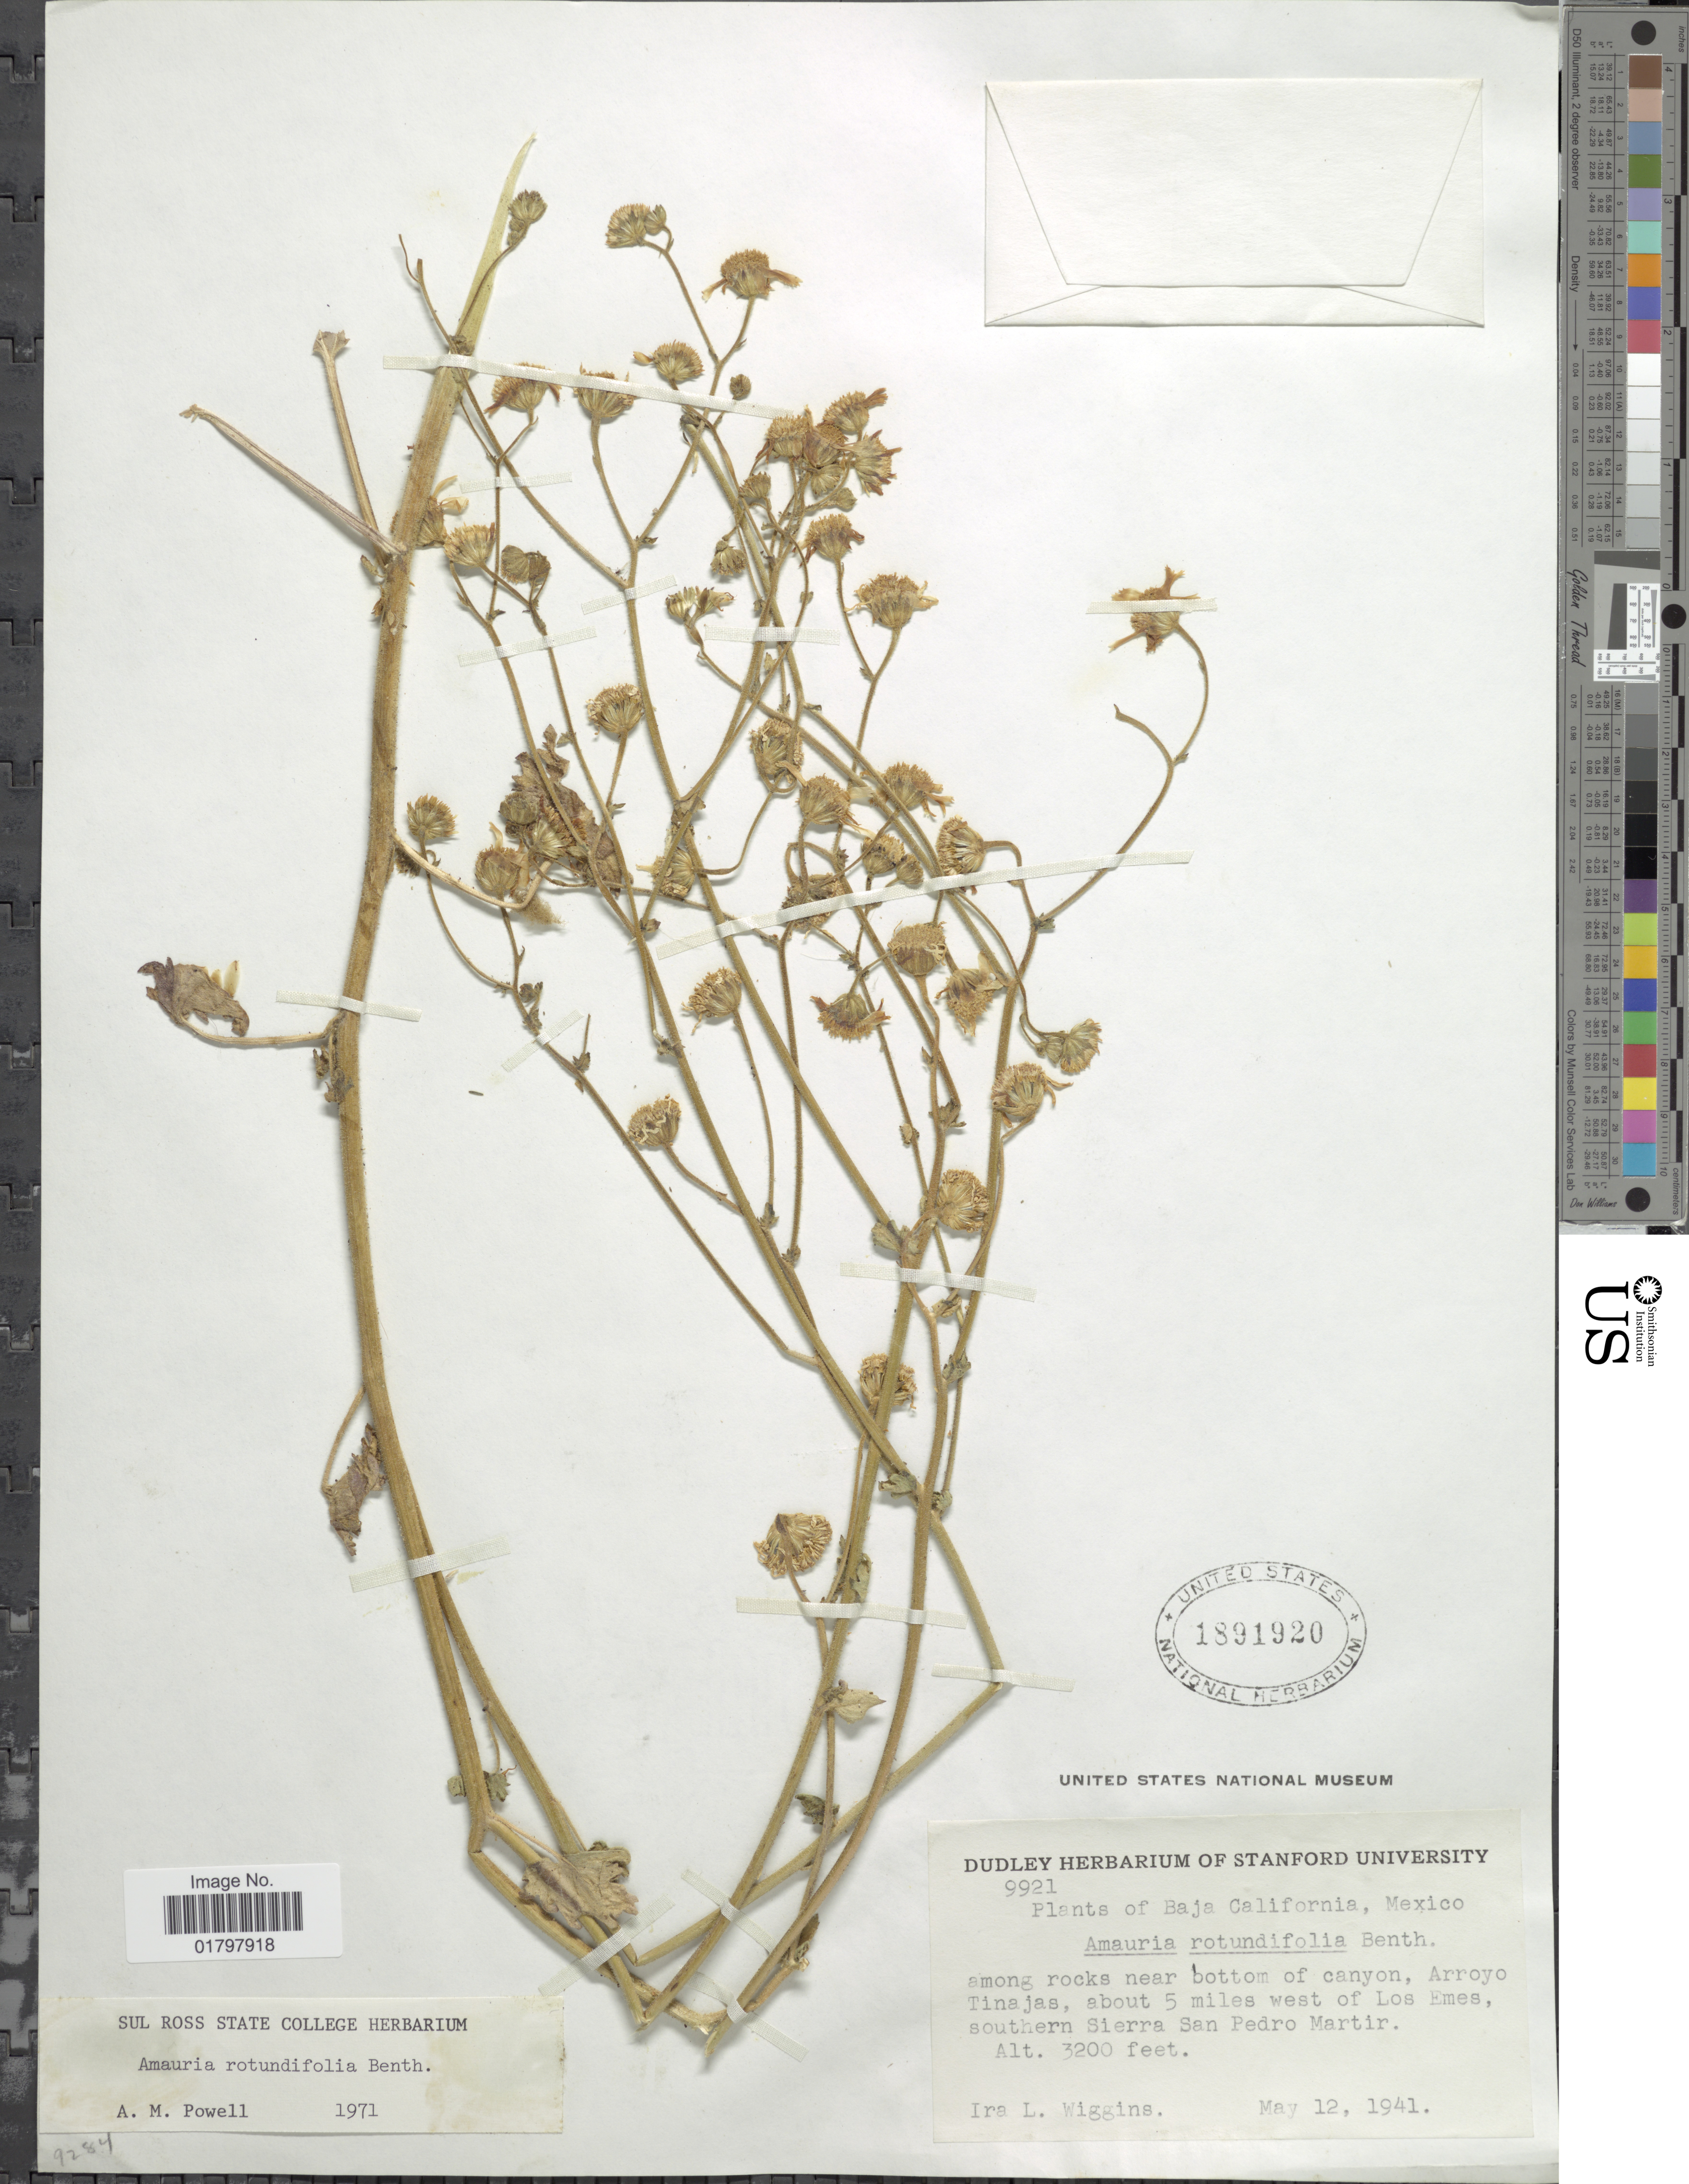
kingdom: Plantae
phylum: Tracheophyta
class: Magnoliopsida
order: Asterales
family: Asteraceae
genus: Amauria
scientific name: Amauria rotundifolia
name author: Benth.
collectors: I. L. Wiggins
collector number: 9921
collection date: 1941-05-12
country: Mexico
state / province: Baja California Sur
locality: Among rocks near bottom of canyon, Arroyo Tinajas, about 5 miles west of Los Emes, southern Sierra San Pedro Martir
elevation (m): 975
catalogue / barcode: US 1891920